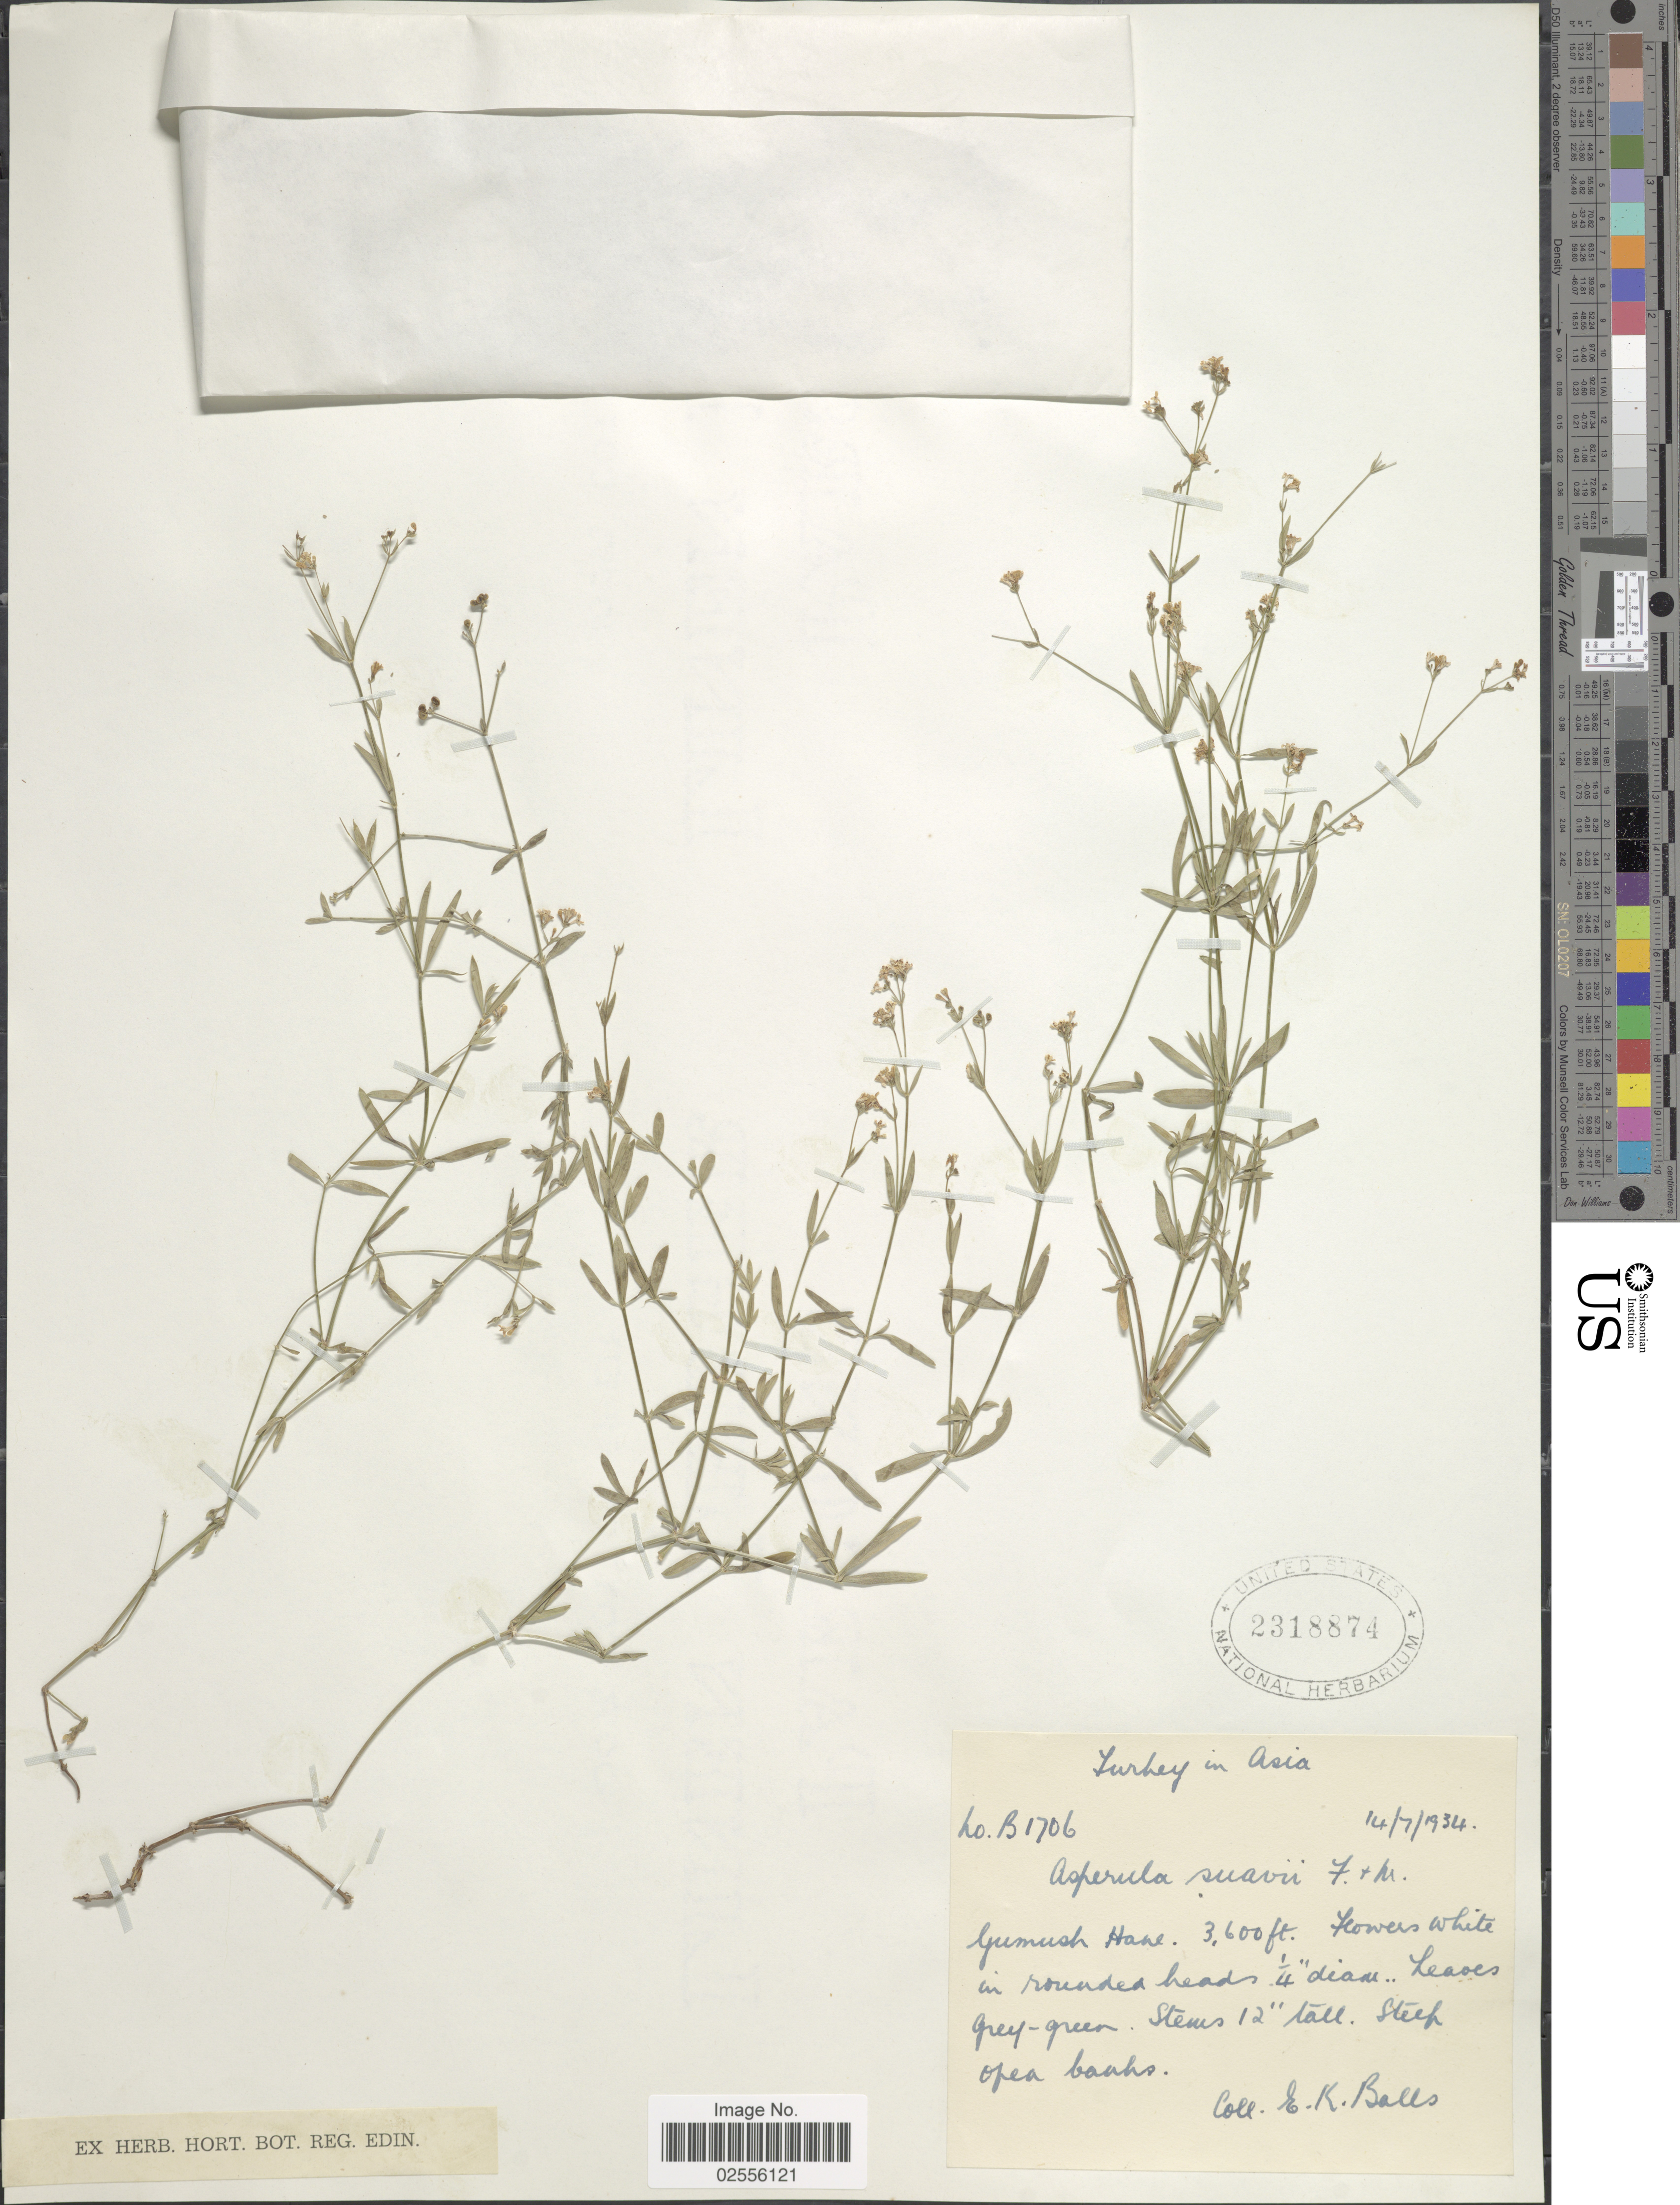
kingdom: Plantae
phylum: Tracheophyta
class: Magnoliopsida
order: Gentianales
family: Rubiaceae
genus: Asperula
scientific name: Asperula suavis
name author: Fisch. et al.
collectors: E. K. Balls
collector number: B 1706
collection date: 1934-07-14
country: Turkey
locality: Turkey in Asia, Gumush Hane, steep open banks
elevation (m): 1097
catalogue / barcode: US 2318874